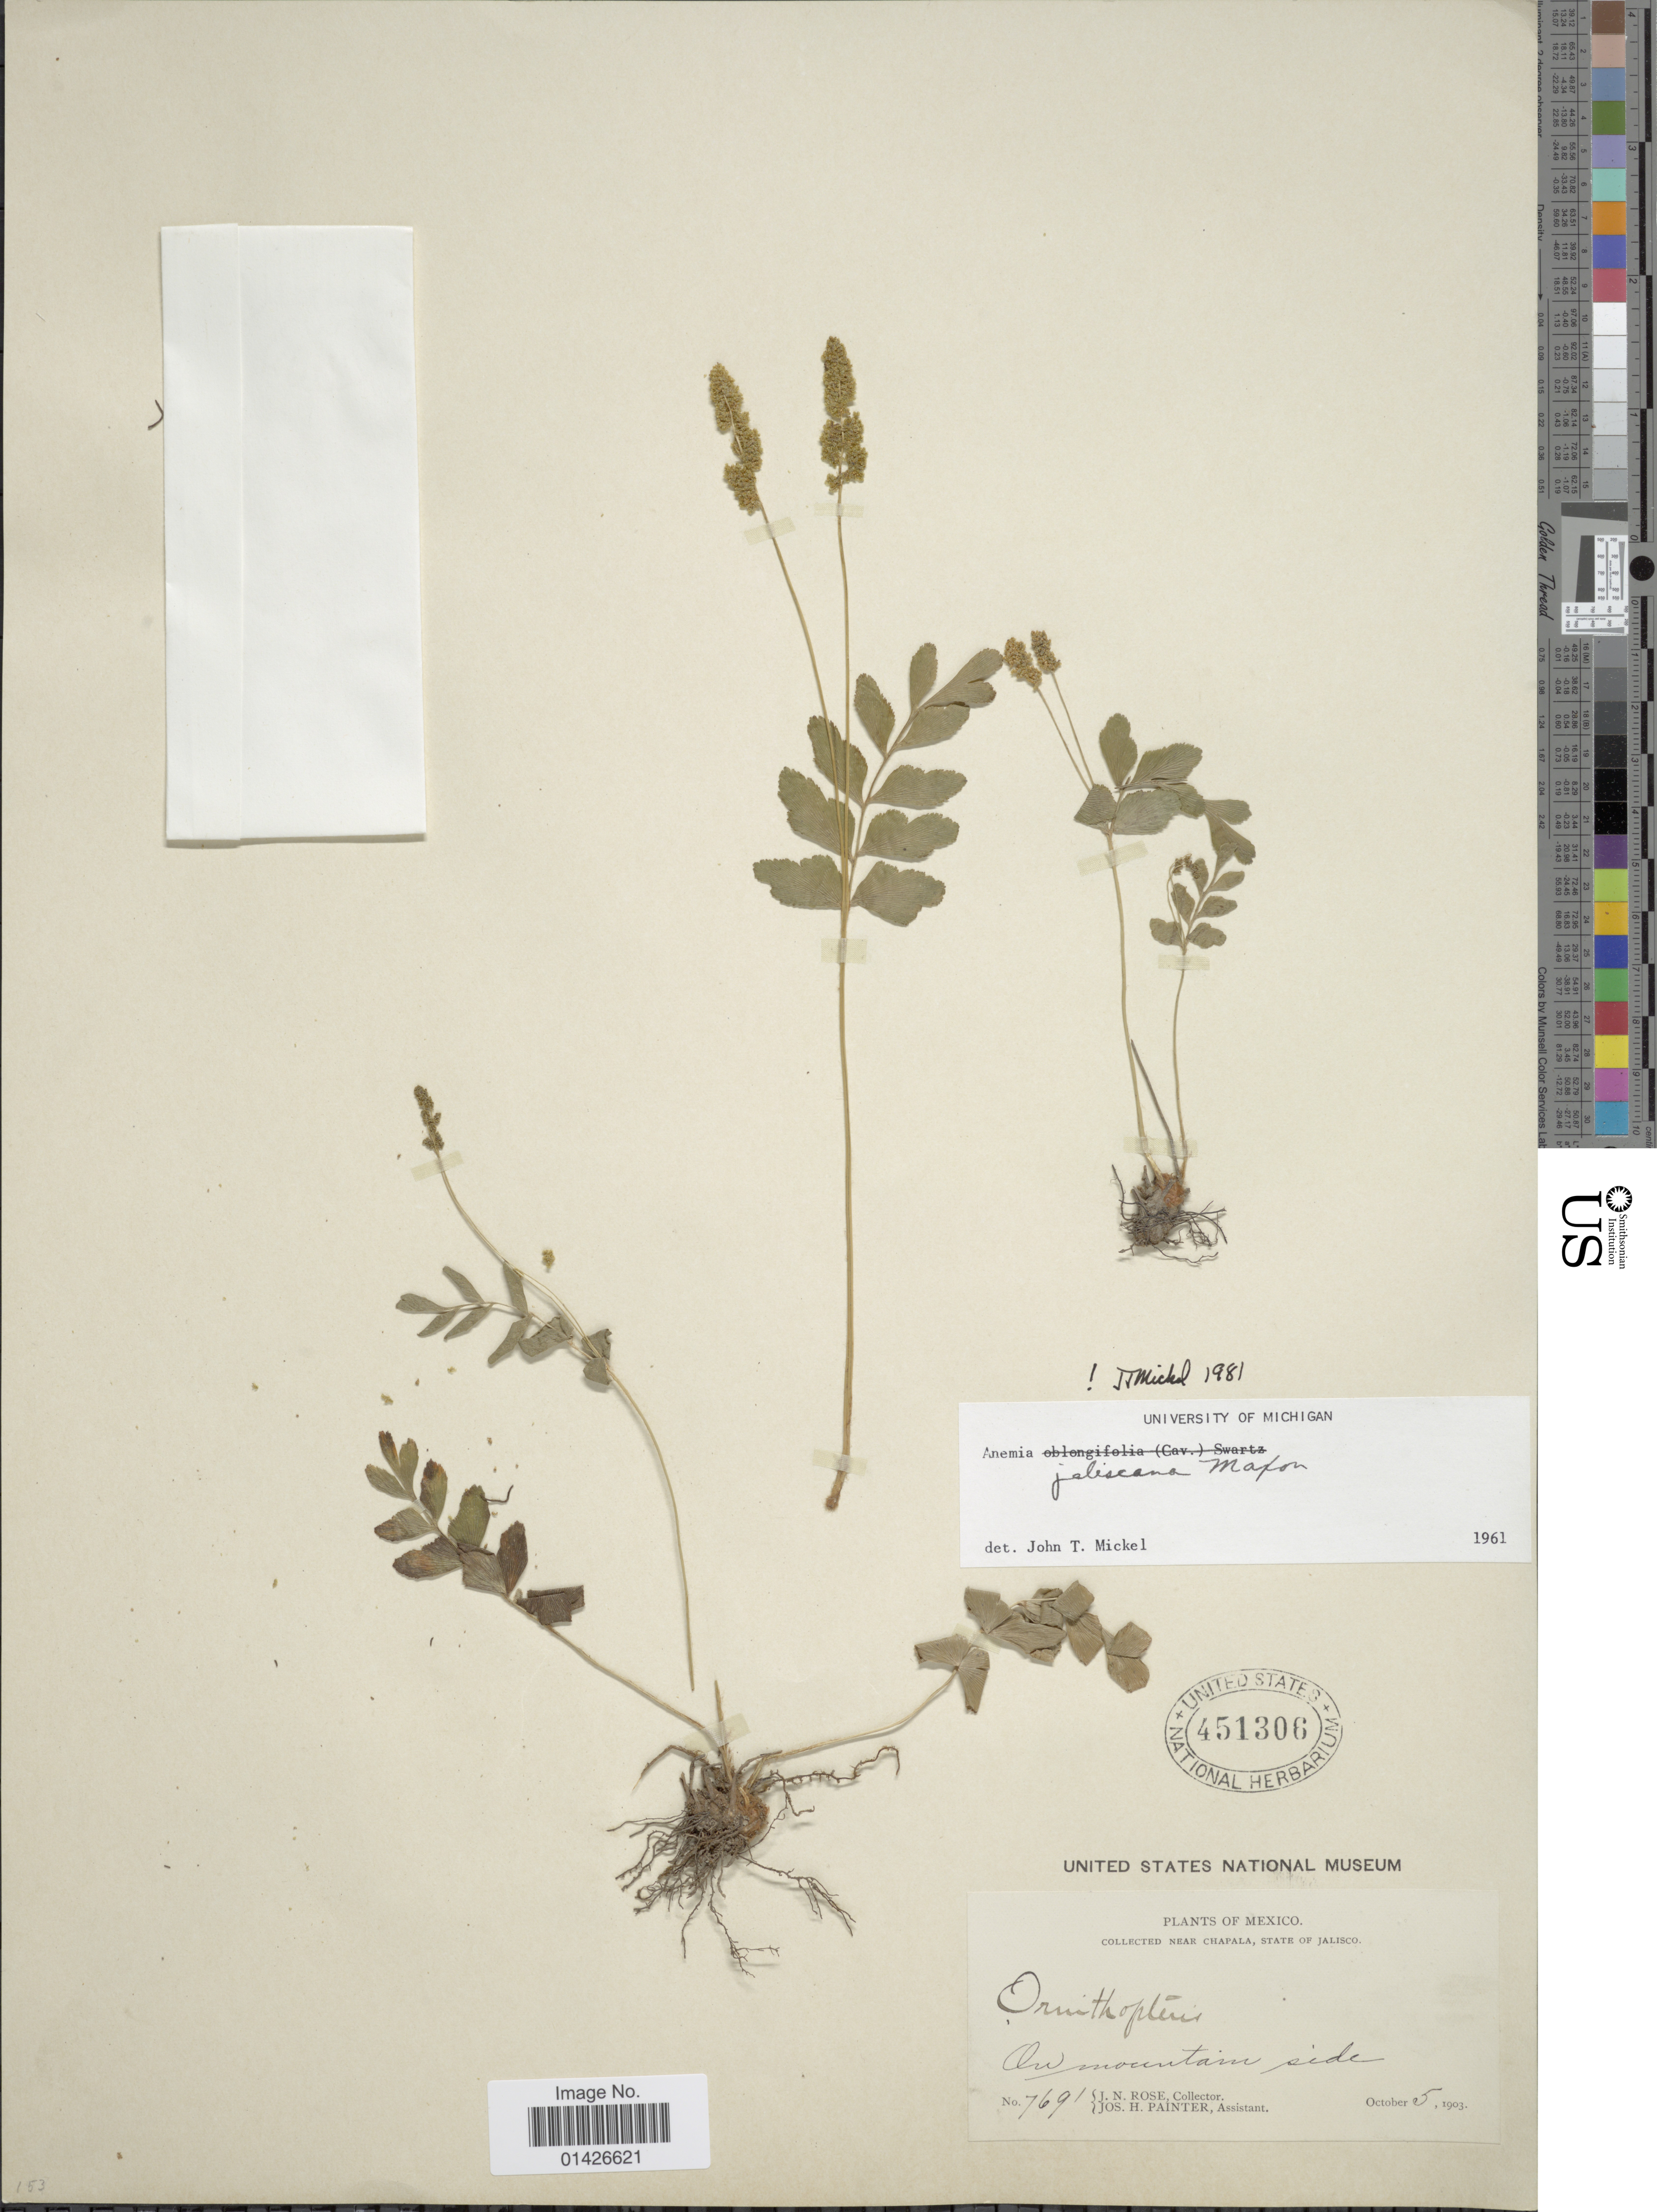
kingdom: Plantae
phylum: Tracheophyta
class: Polypodiopsida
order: Schizaeales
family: Anemiaceae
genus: Anemia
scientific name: Anemia jaliscana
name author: Maxon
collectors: J. N. Rose & J. H. Painter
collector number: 7691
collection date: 1903-10-05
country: Mexico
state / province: Jalisco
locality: Near Chapala, On mountain side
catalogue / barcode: US 451306